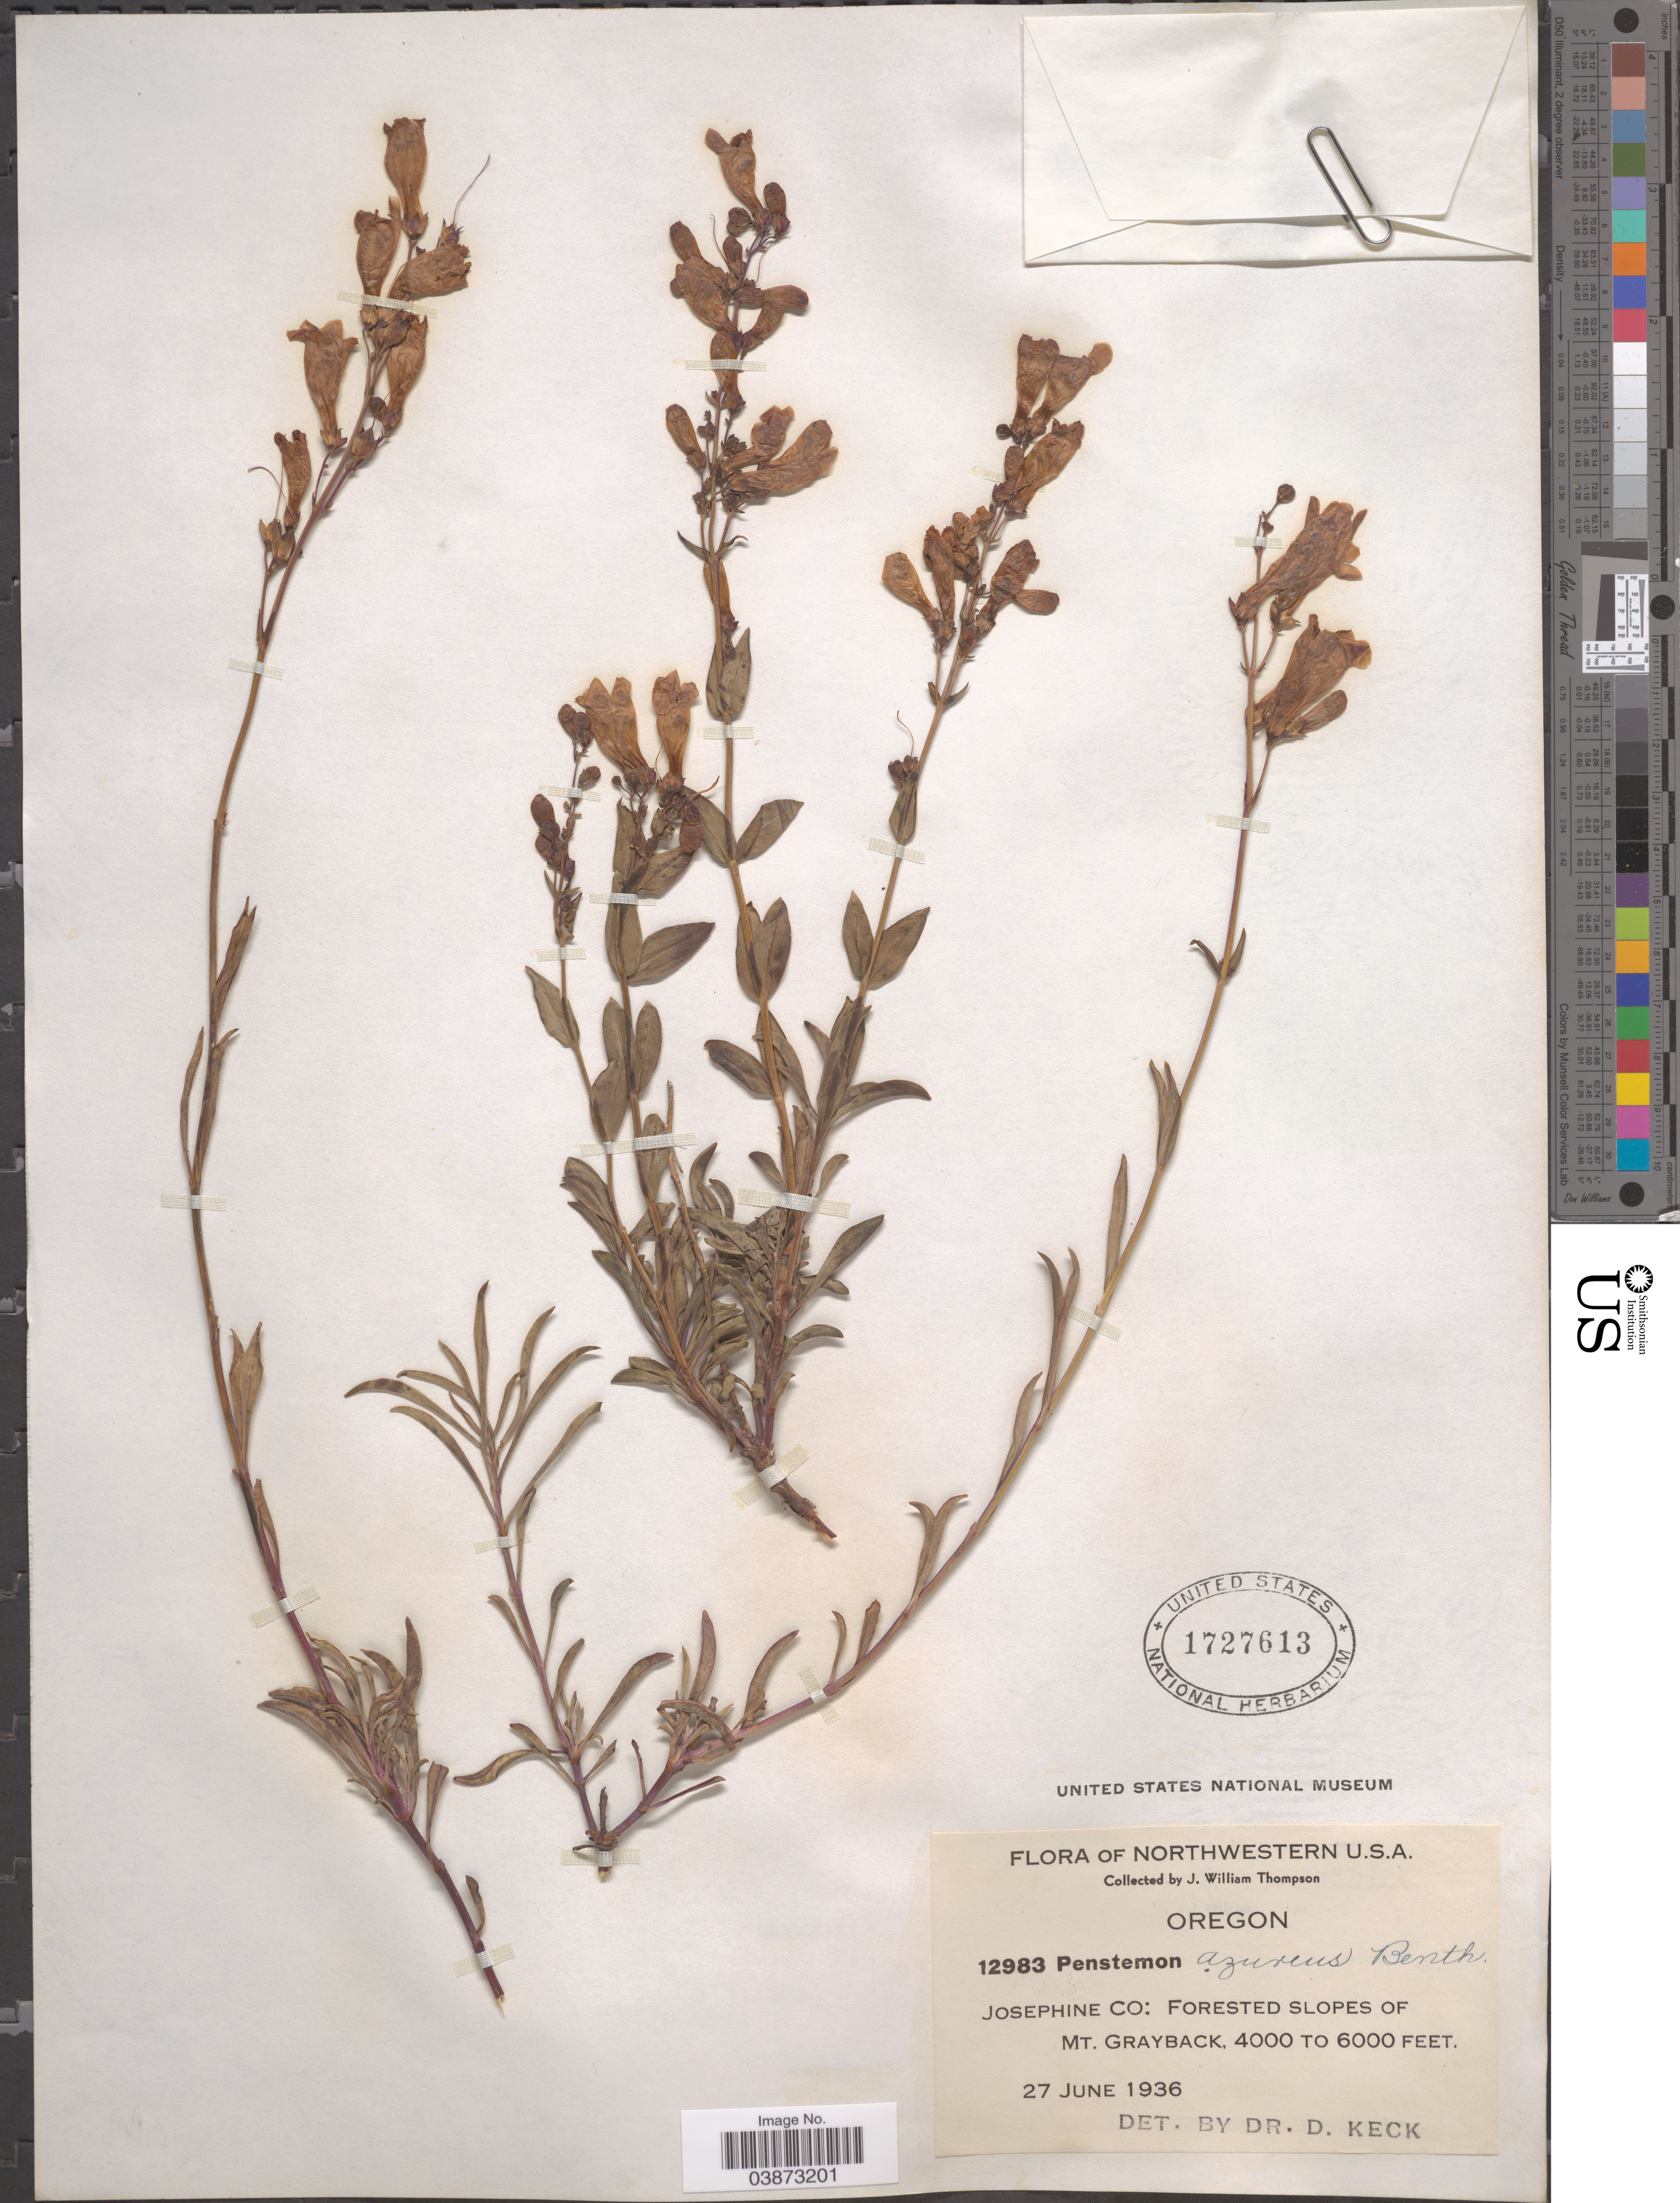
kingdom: Plantae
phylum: Tracheophyta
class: Magnoliopsida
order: Lamiales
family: Plantaginaceae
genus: Penstemon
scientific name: Penstemon azureus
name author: Benth.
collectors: J. W. Thompson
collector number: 12983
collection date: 1936-06-27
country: United States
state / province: Oregon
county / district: Josephine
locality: Northwestern U.S.A. Josephine Co: Forested slopes of Mt. Grayback.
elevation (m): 1219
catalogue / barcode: US 1727613